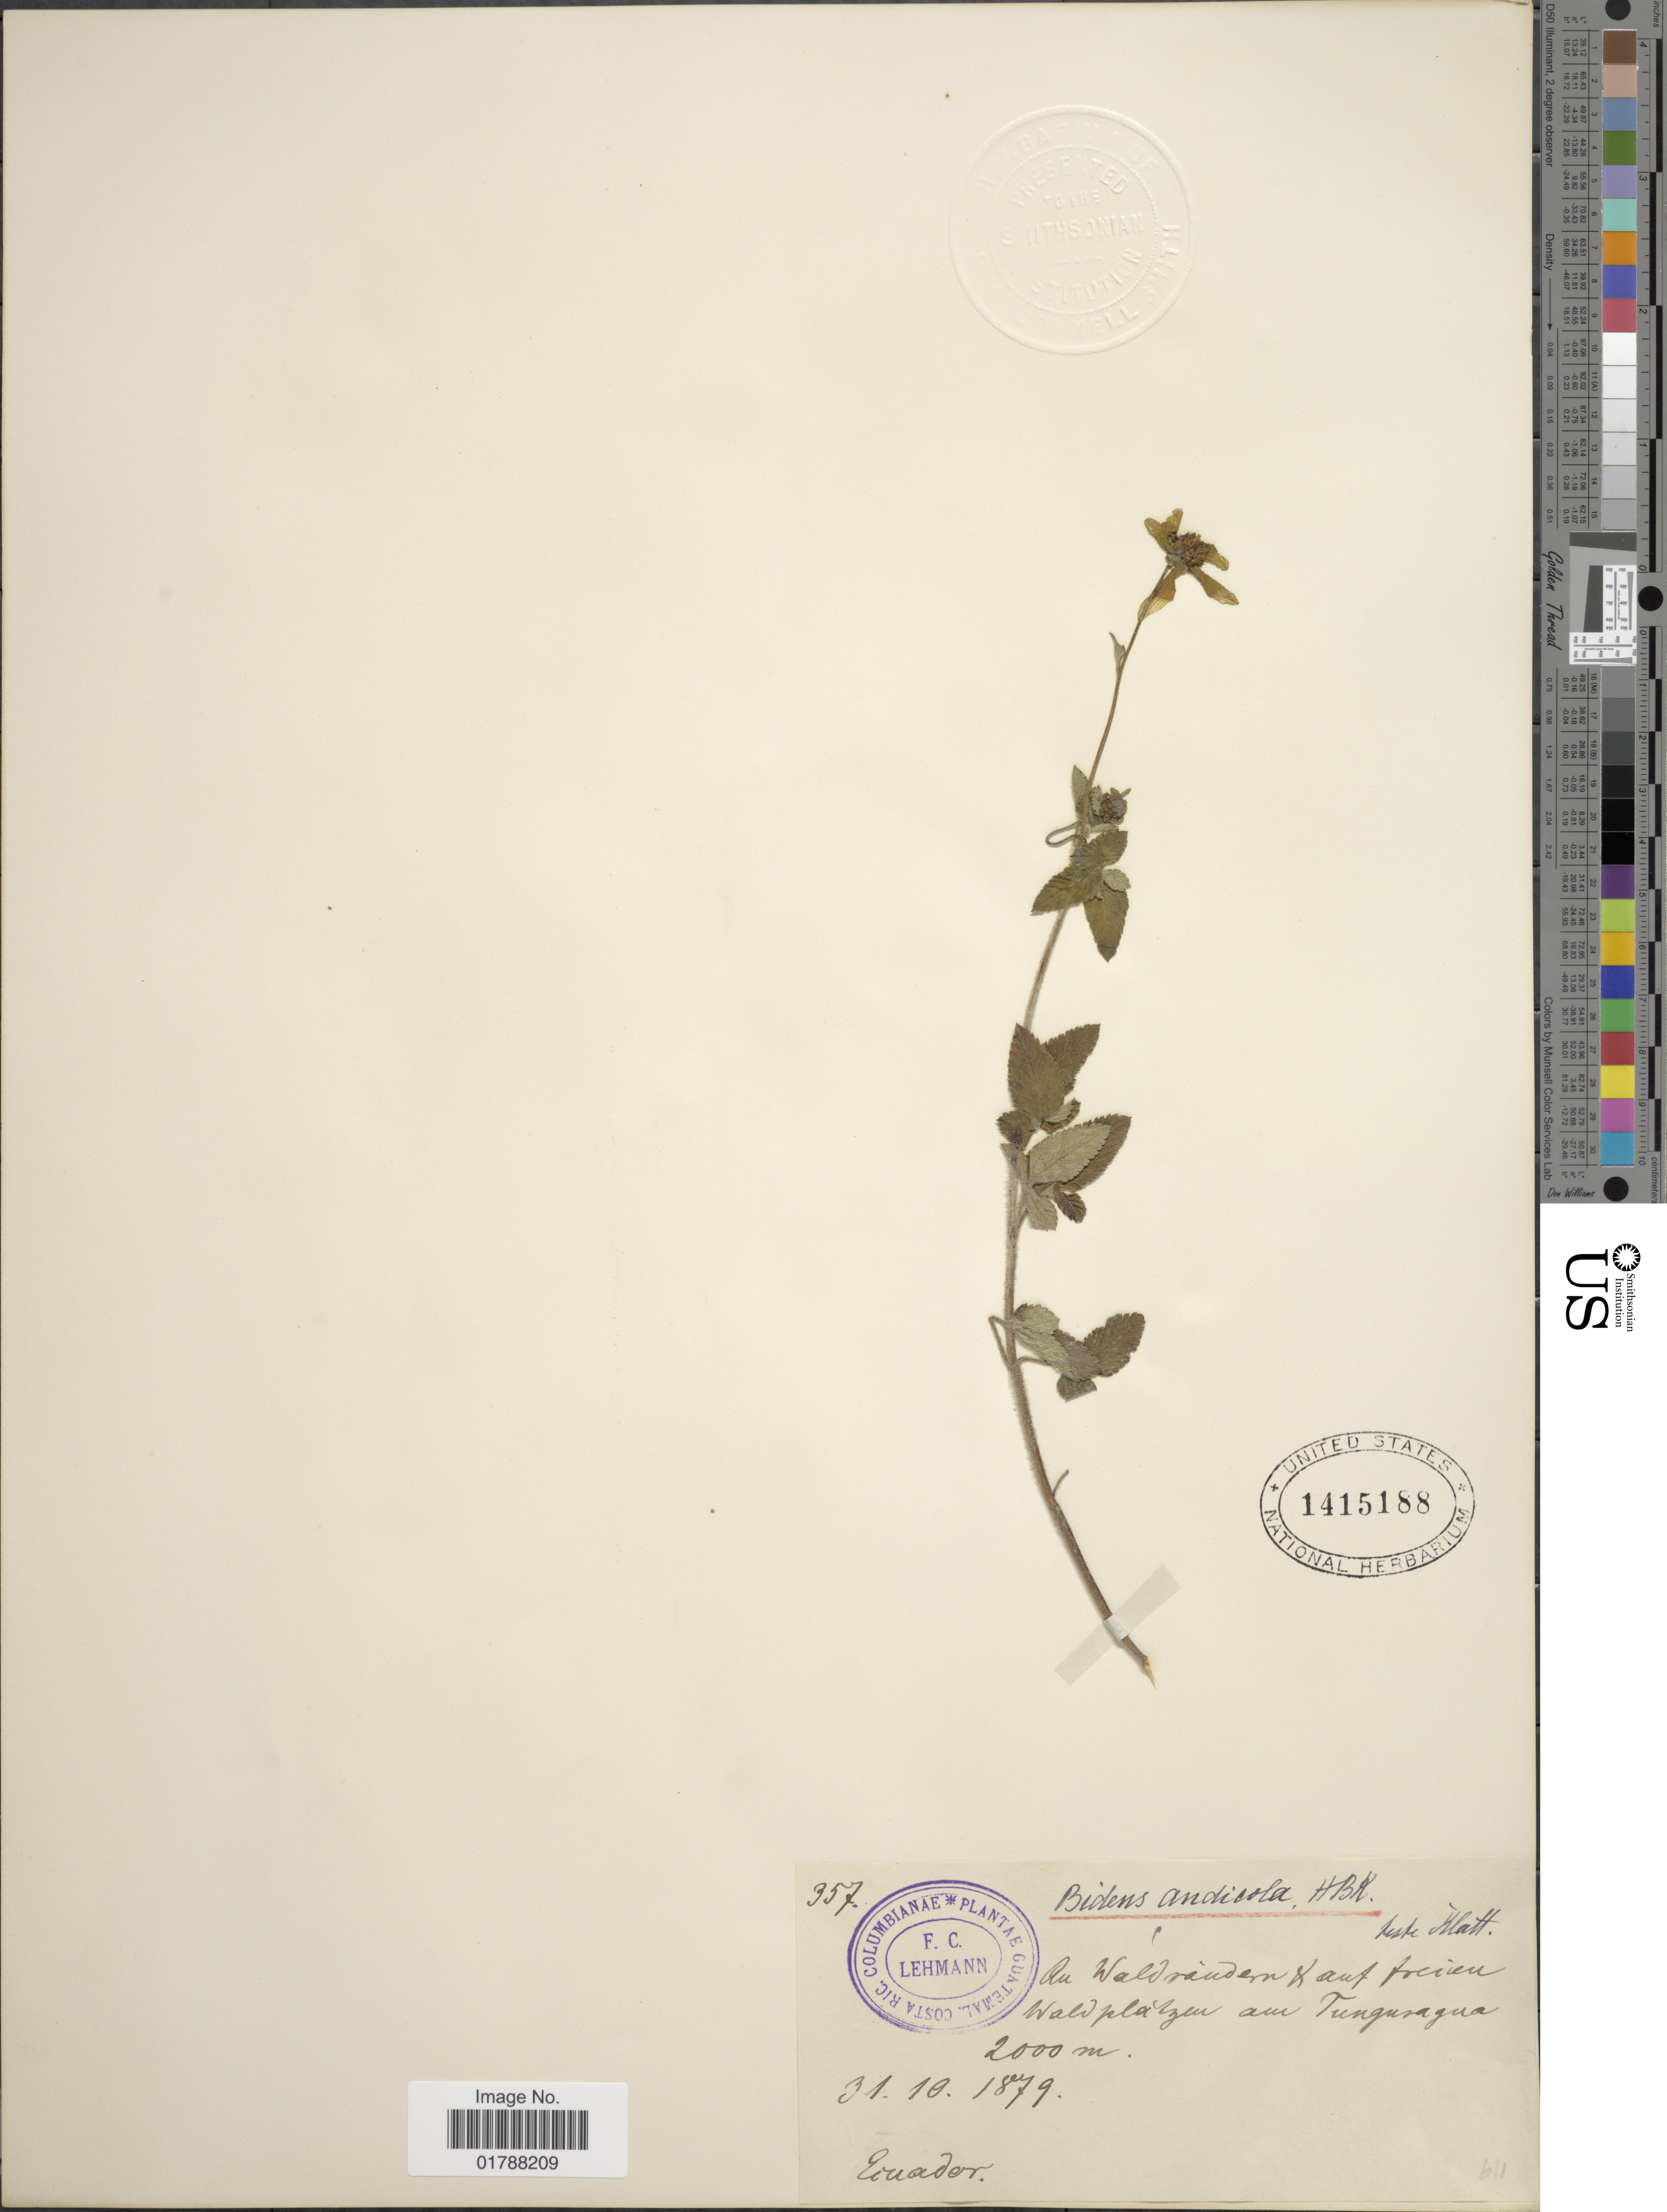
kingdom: Plantae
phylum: Tracheophyta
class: Magnoliopsida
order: Asterales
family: Asteraceae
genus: Bidens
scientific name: Bidens andicola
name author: Kunth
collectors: F. C. Lehmann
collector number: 357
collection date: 1879-10-31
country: Ecuador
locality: An Waldranden & auf focien Waldplatzen am Tunguragua [interpreted]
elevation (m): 2000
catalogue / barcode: US 1415188